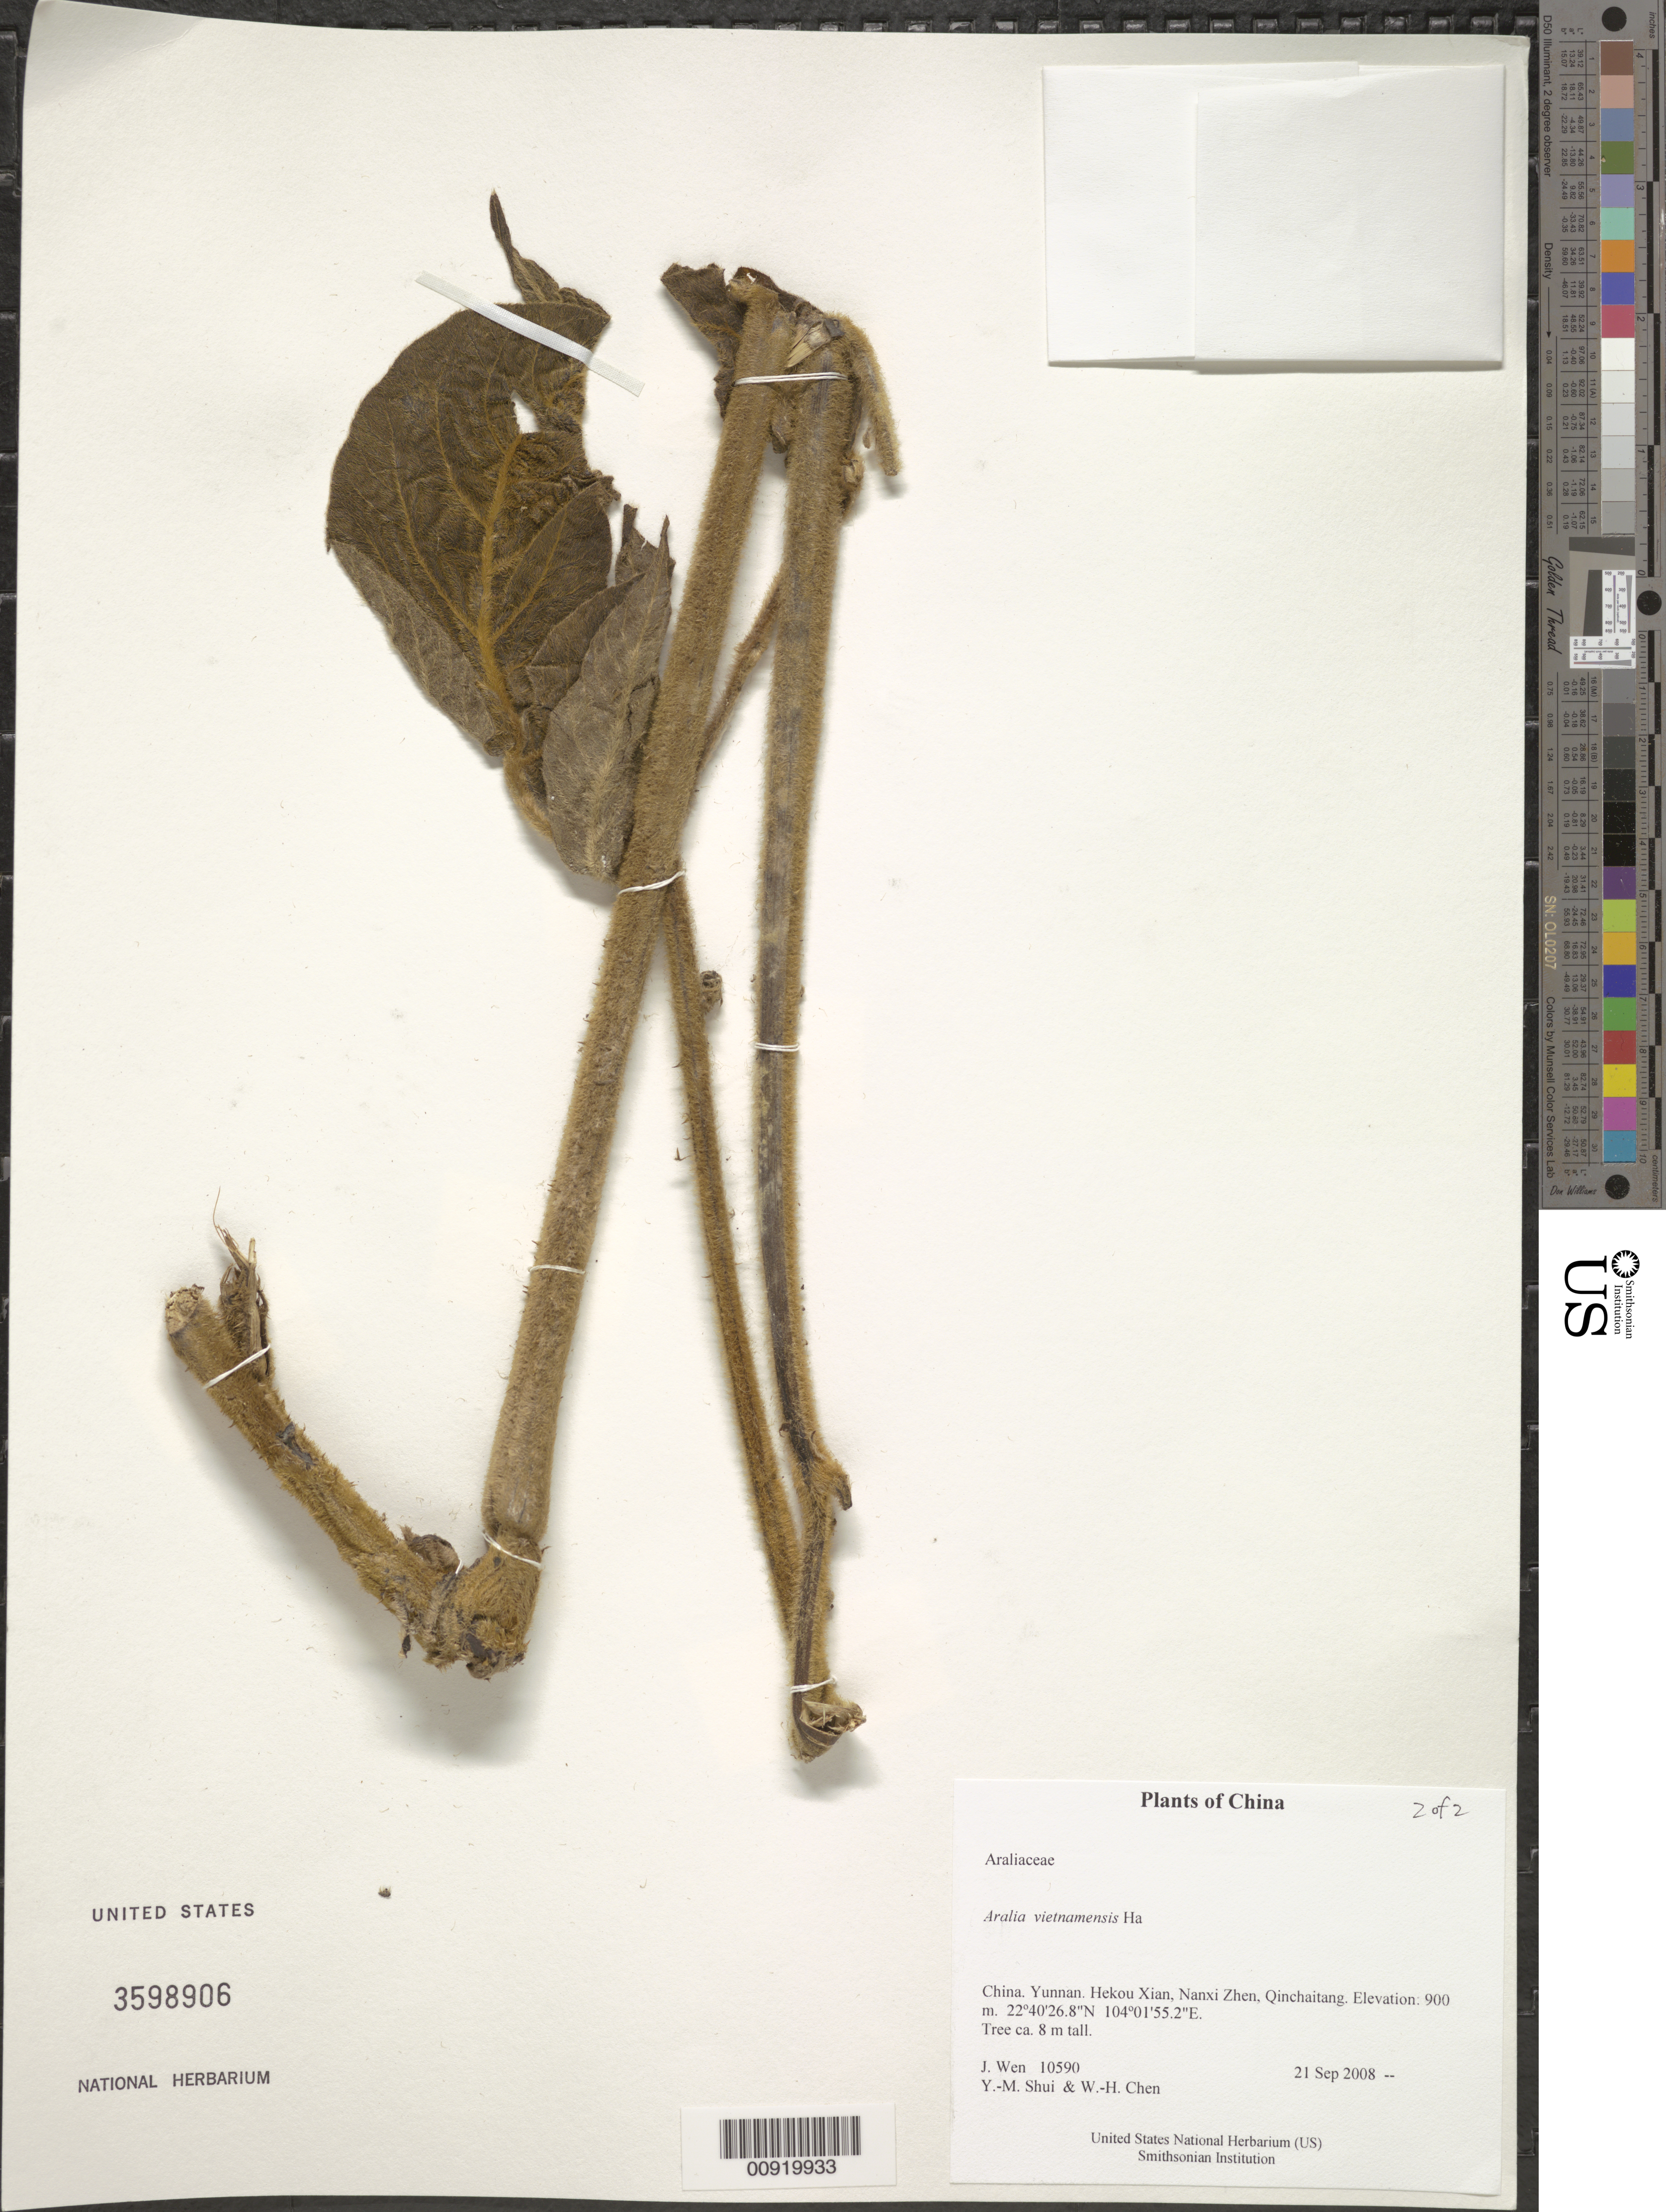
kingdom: Plantae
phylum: Tracheophyta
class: Magnoliopsida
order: Apiales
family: Araliaceae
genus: Aralia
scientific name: Aralia vietnamensis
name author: Ha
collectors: J. Wen, Y. Shui & W. Chen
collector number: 10590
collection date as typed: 21 Sep 2008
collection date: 2008-09-21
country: China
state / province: Yunnan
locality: Hekou Xian, Nanxi Zhen, Qinchaitang.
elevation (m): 900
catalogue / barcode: US 3598906